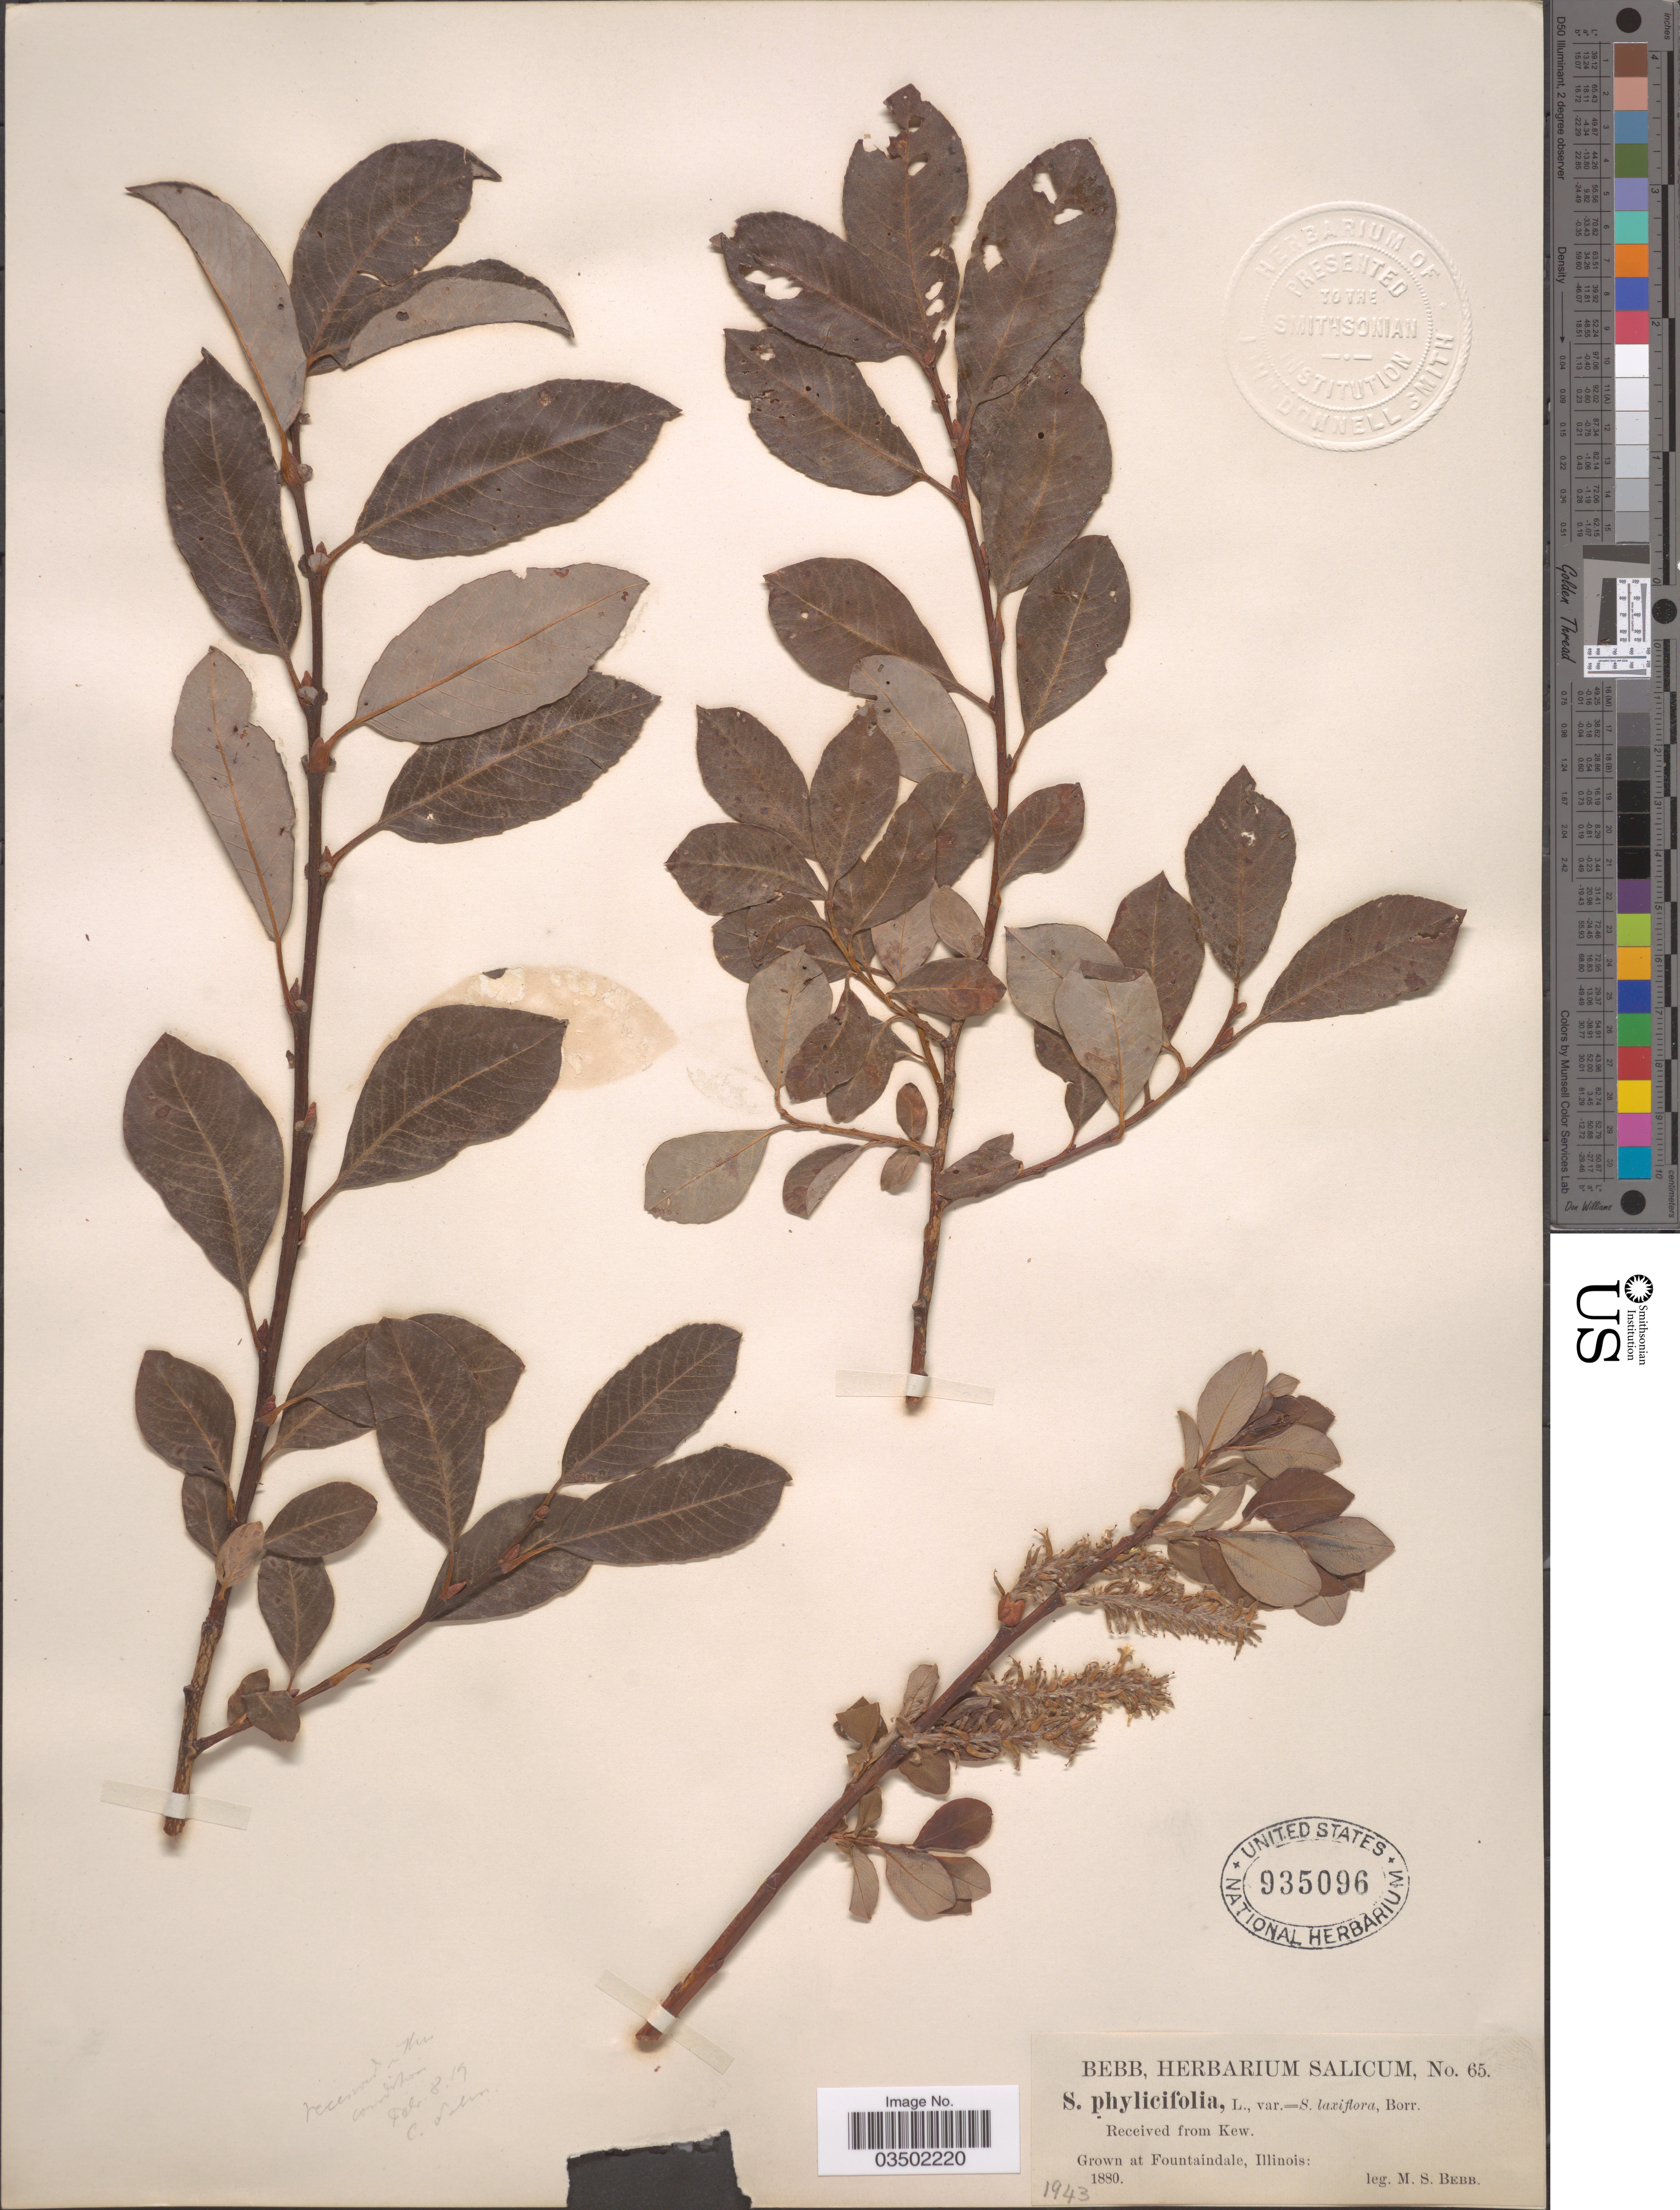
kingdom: Plantae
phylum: Tracheophyta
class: Magnoliopsida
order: Malpighiales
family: Salicaceae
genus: Salix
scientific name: Salix phylicifolia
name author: L.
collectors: M. Bebb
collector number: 65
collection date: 1880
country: United States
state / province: Illinois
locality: Fountaindale.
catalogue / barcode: US 935096